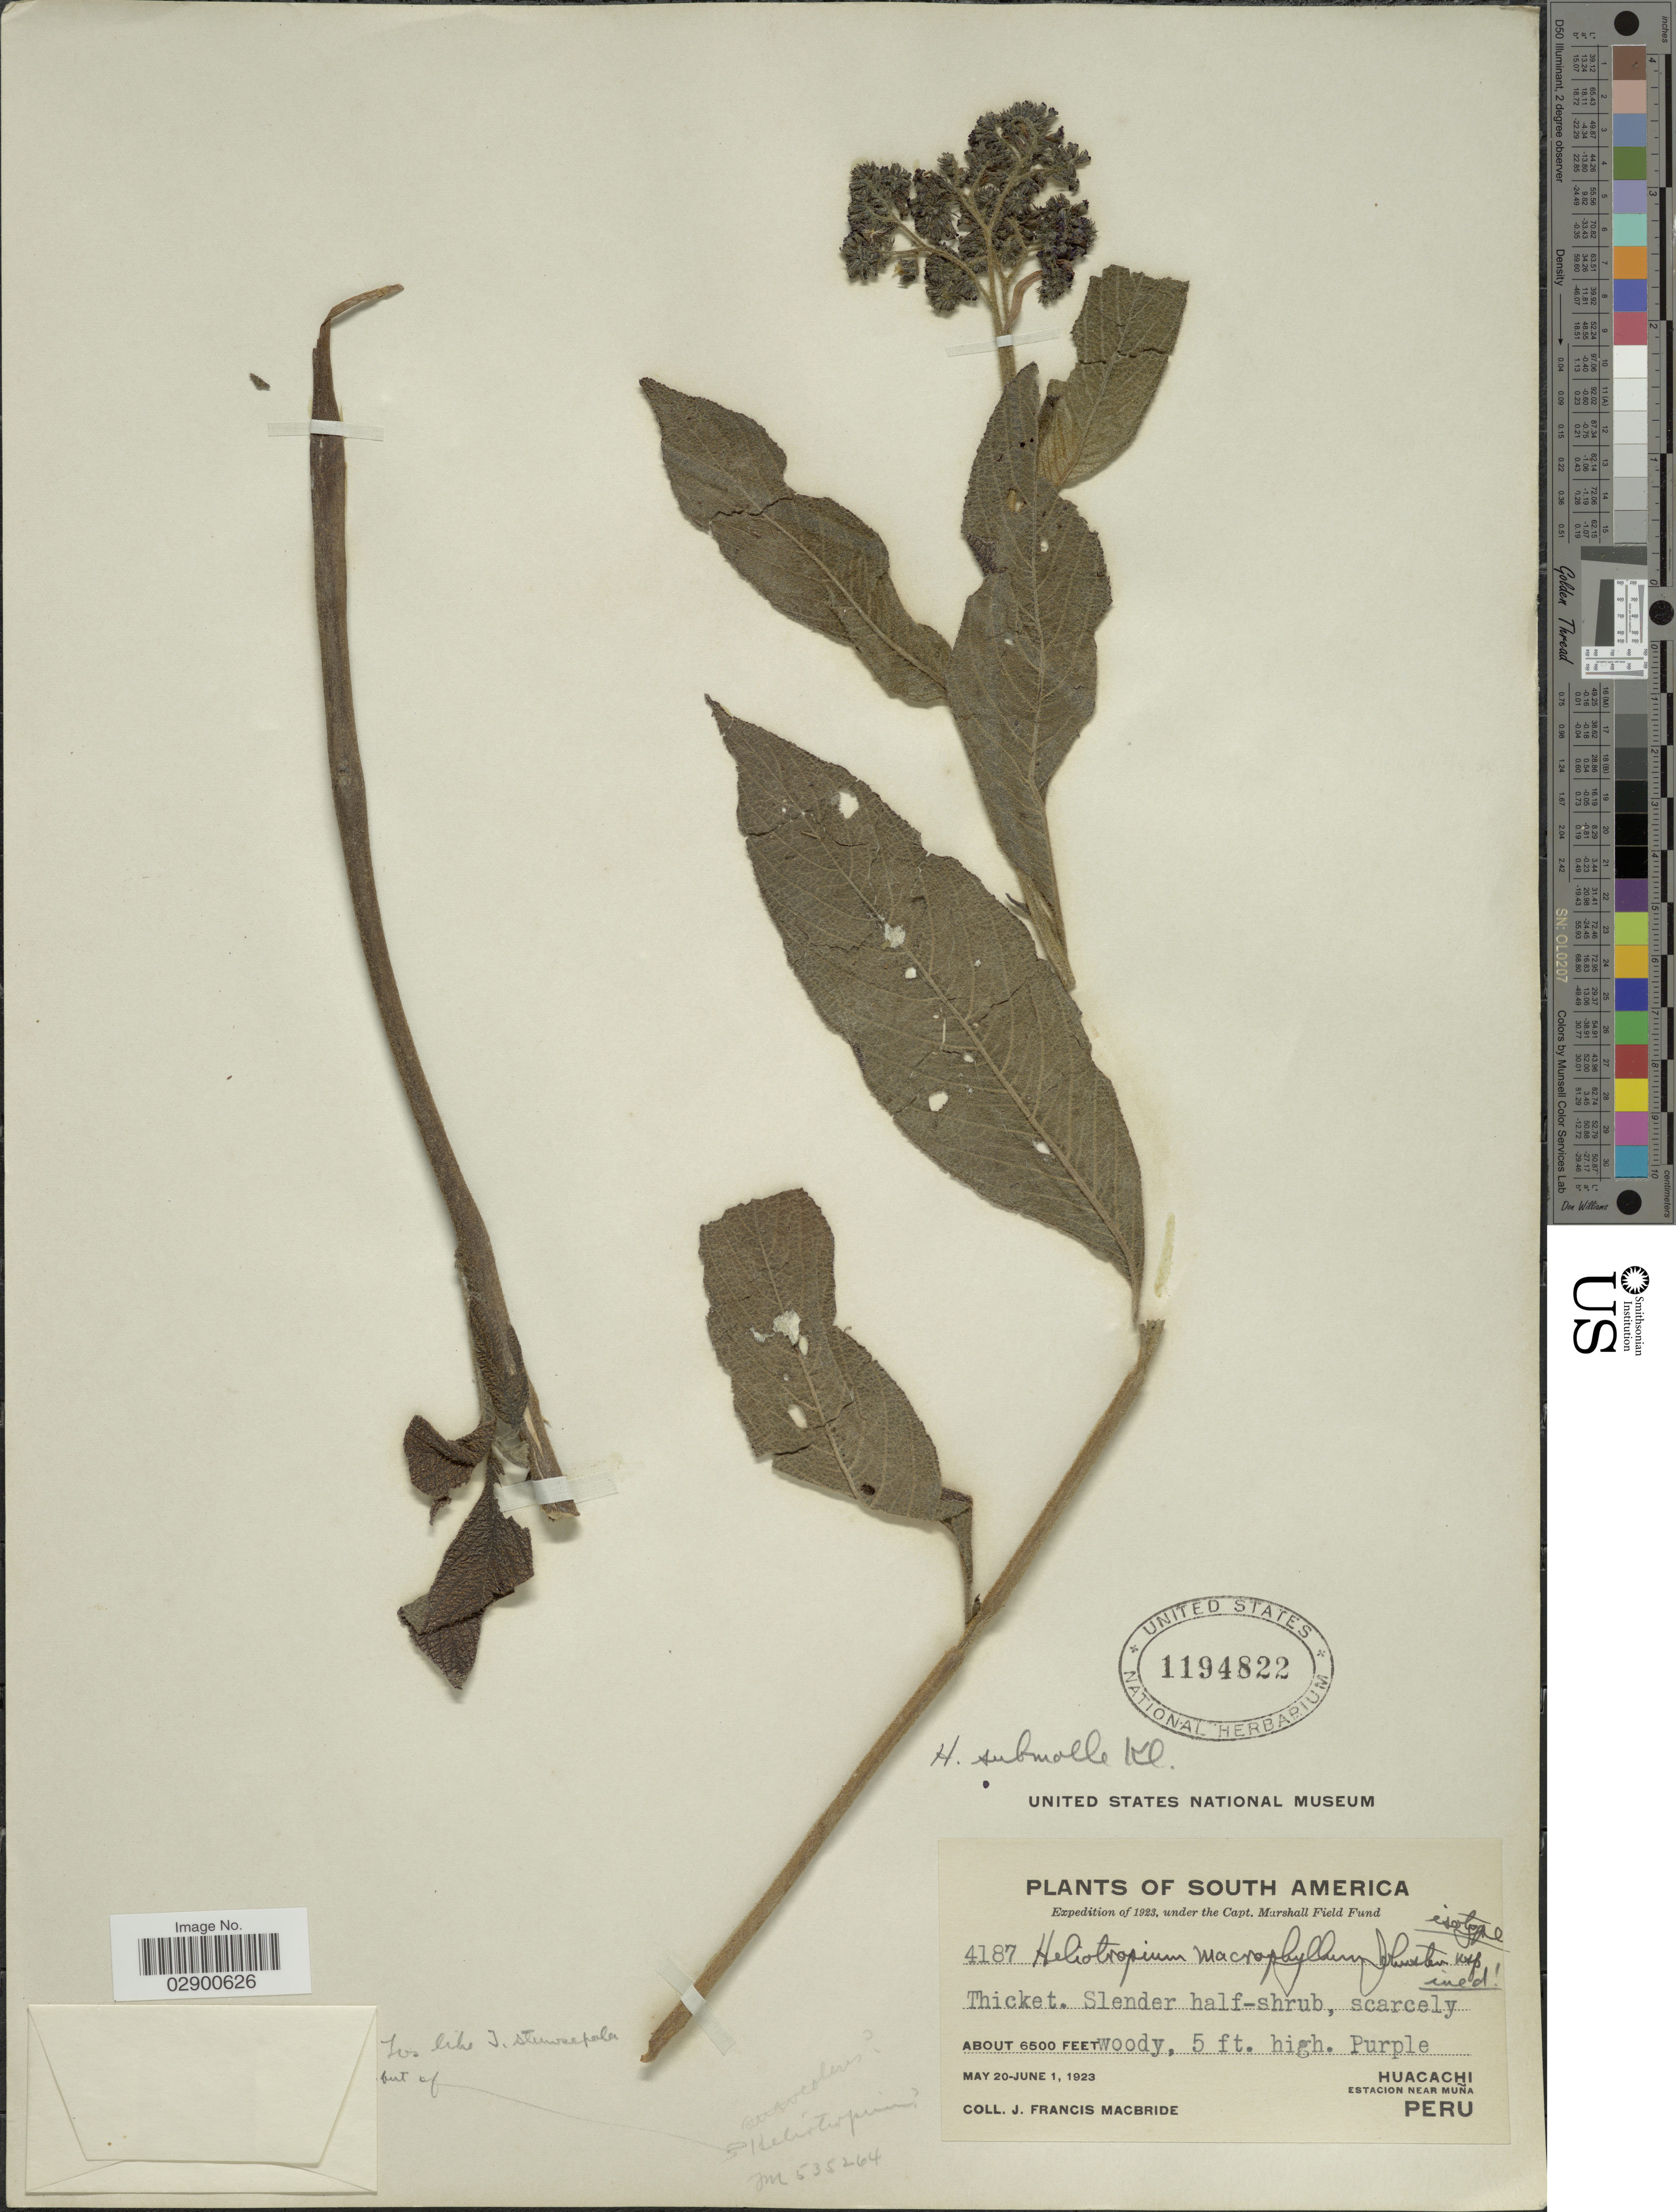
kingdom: Plantae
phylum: Tracheophyta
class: Magnoliopsida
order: Boraginales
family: Heliotropiaceae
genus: Heliotropium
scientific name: Heliotropium submolle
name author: Klotzsch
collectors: J. F. Macbride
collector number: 4187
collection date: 1923-05-20/1923-06-01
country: Peru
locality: Huacachi. Estacion near Muña.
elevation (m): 1981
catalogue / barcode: US 1194822